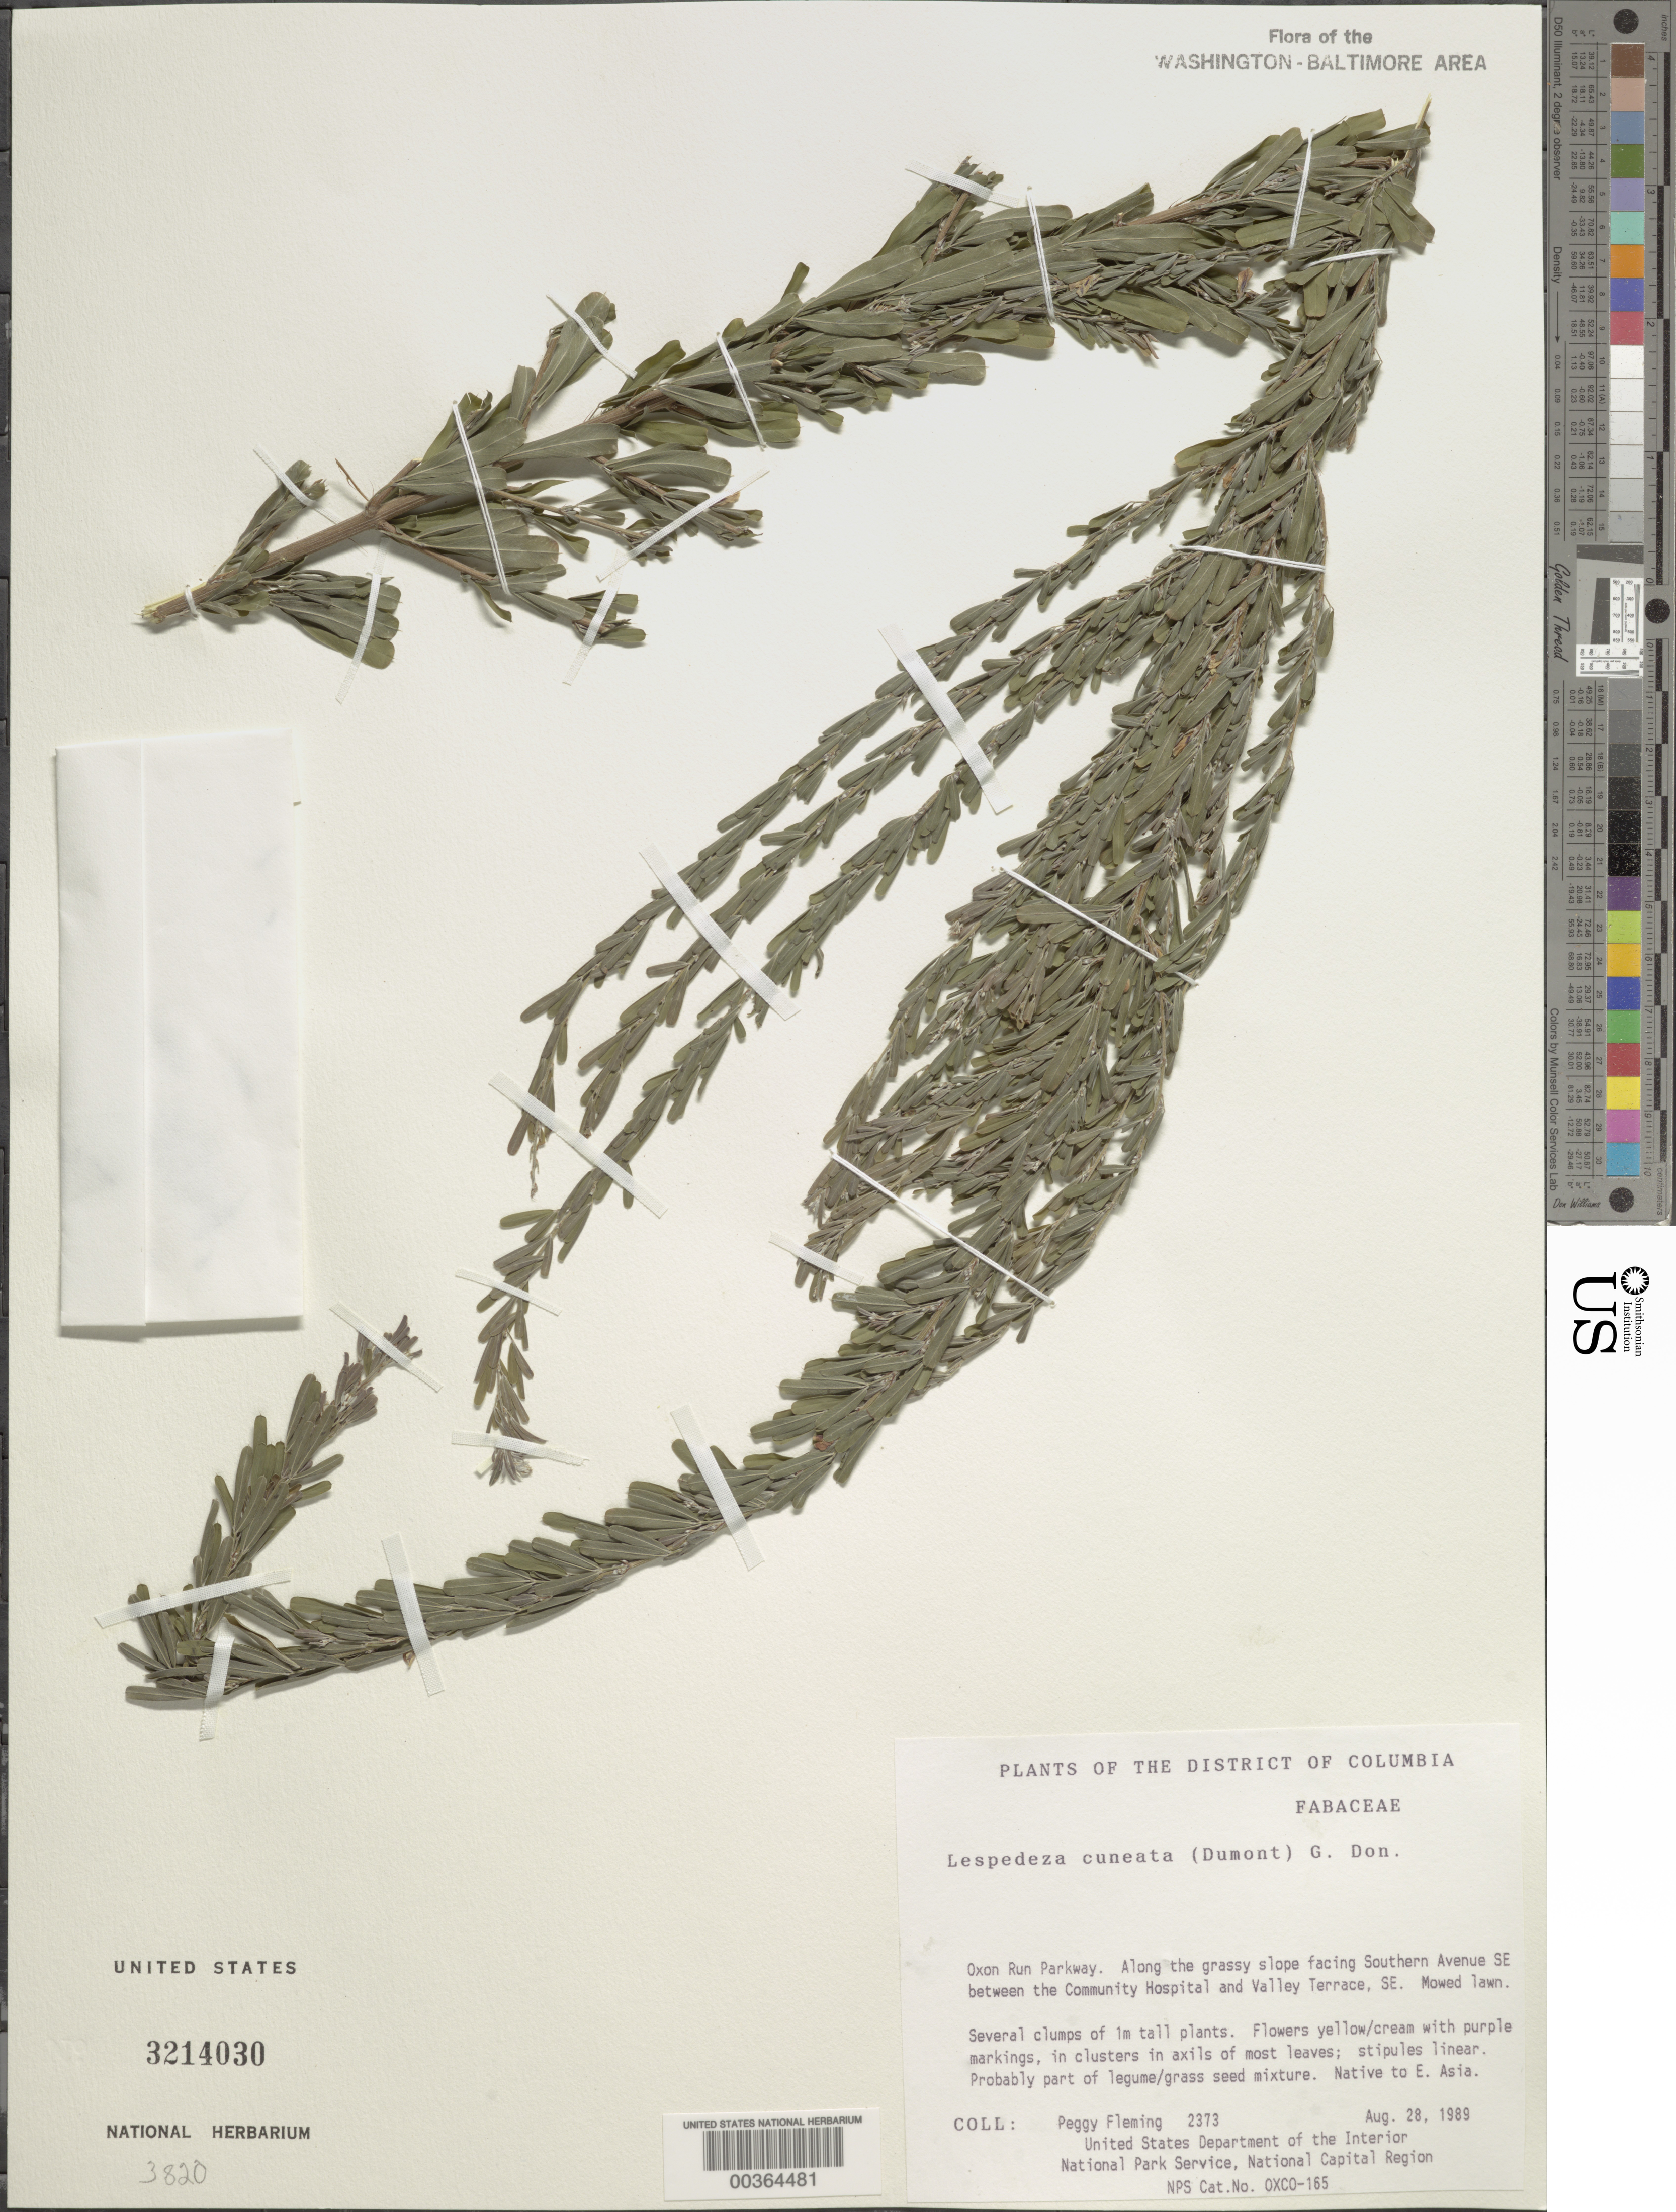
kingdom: Plantae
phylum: Tracheophyta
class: Magnoliopsida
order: Fabales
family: Fabaceae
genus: Lespedeza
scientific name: Lespedeza cuneata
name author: (Dum. Cours.) G. Don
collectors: P. Fleming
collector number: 2373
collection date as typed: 28 Aug 1989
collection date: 1989-08-28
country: United States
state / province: District of Columbia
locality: Oxon Run Parkway, Southern Ave between Community Hospital and Valley Terrace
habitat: Mowed lawn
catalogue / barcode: US 3214030